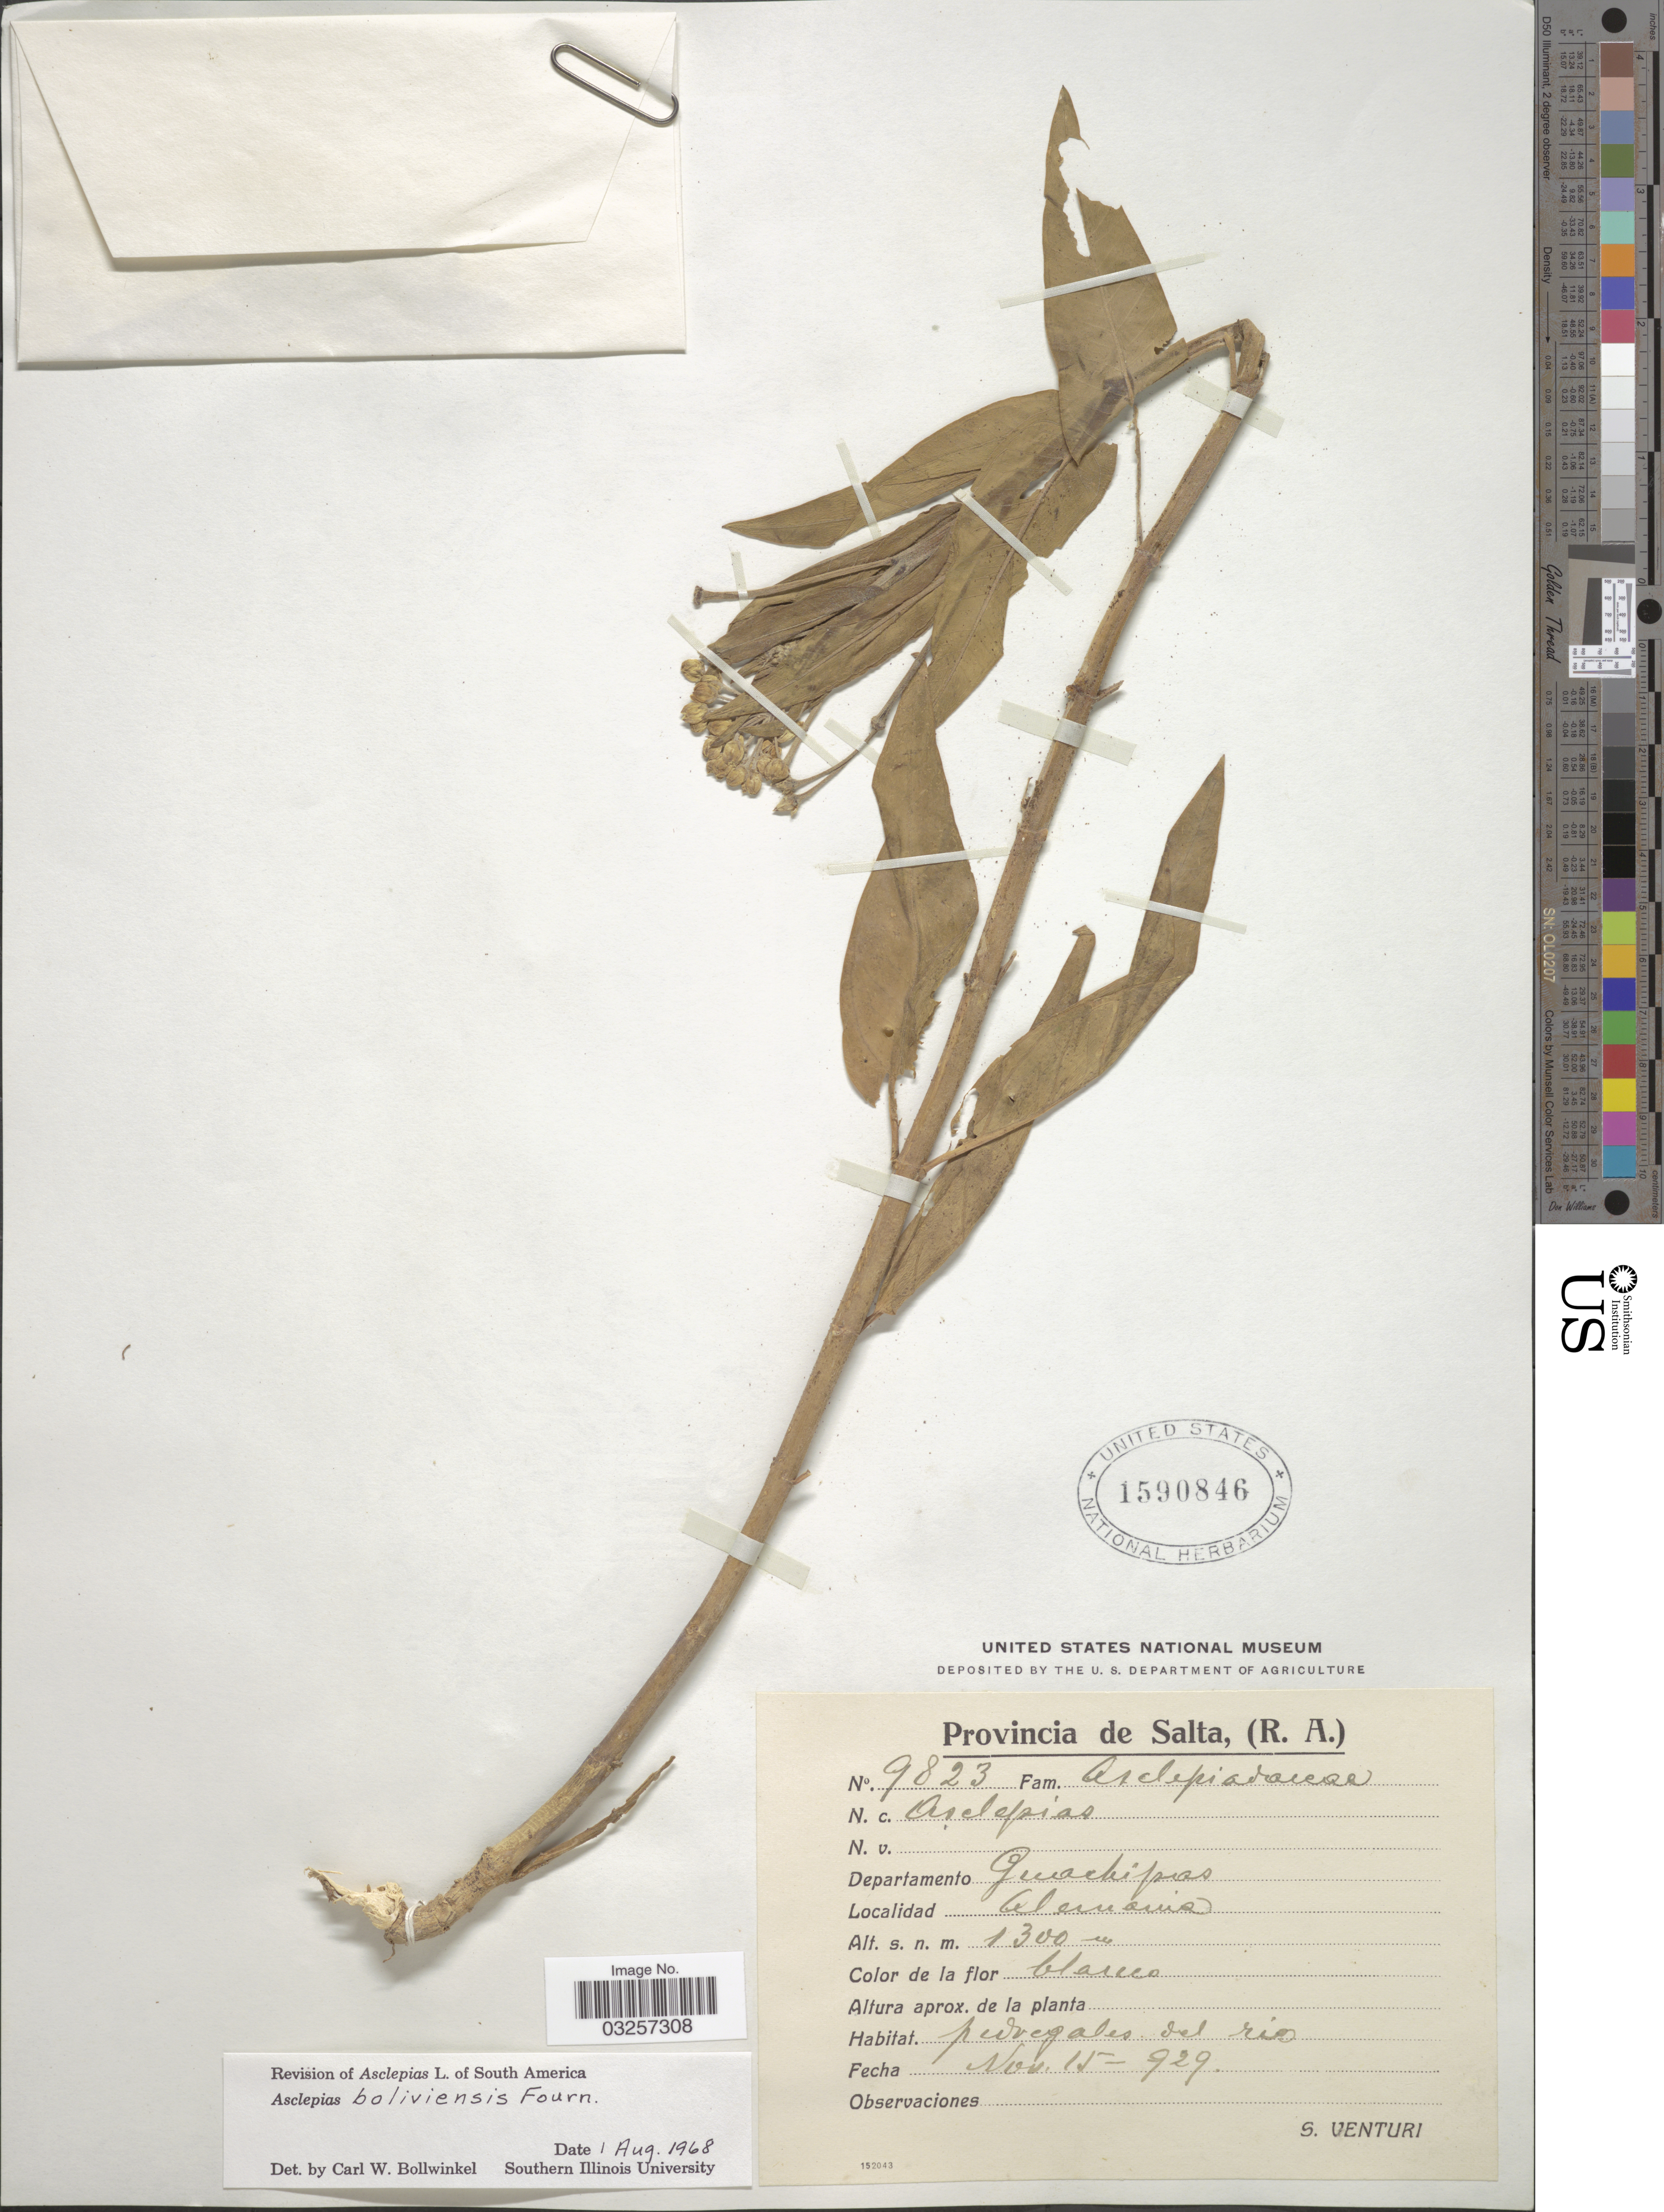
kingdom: Plantae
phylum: Tracheophyta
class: Magnoliopsida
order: Gentianales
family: Apocynaceae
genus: Asclepias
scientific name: Asclepias boliviensis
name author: E. Fourn.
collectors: S. Venturi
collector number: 9823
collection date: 1929-11-15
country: Argentina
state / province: Salta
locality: Provincia de Salta. Departamento Guachipao. Alemania.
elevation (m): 1300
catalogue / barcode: US 1590846